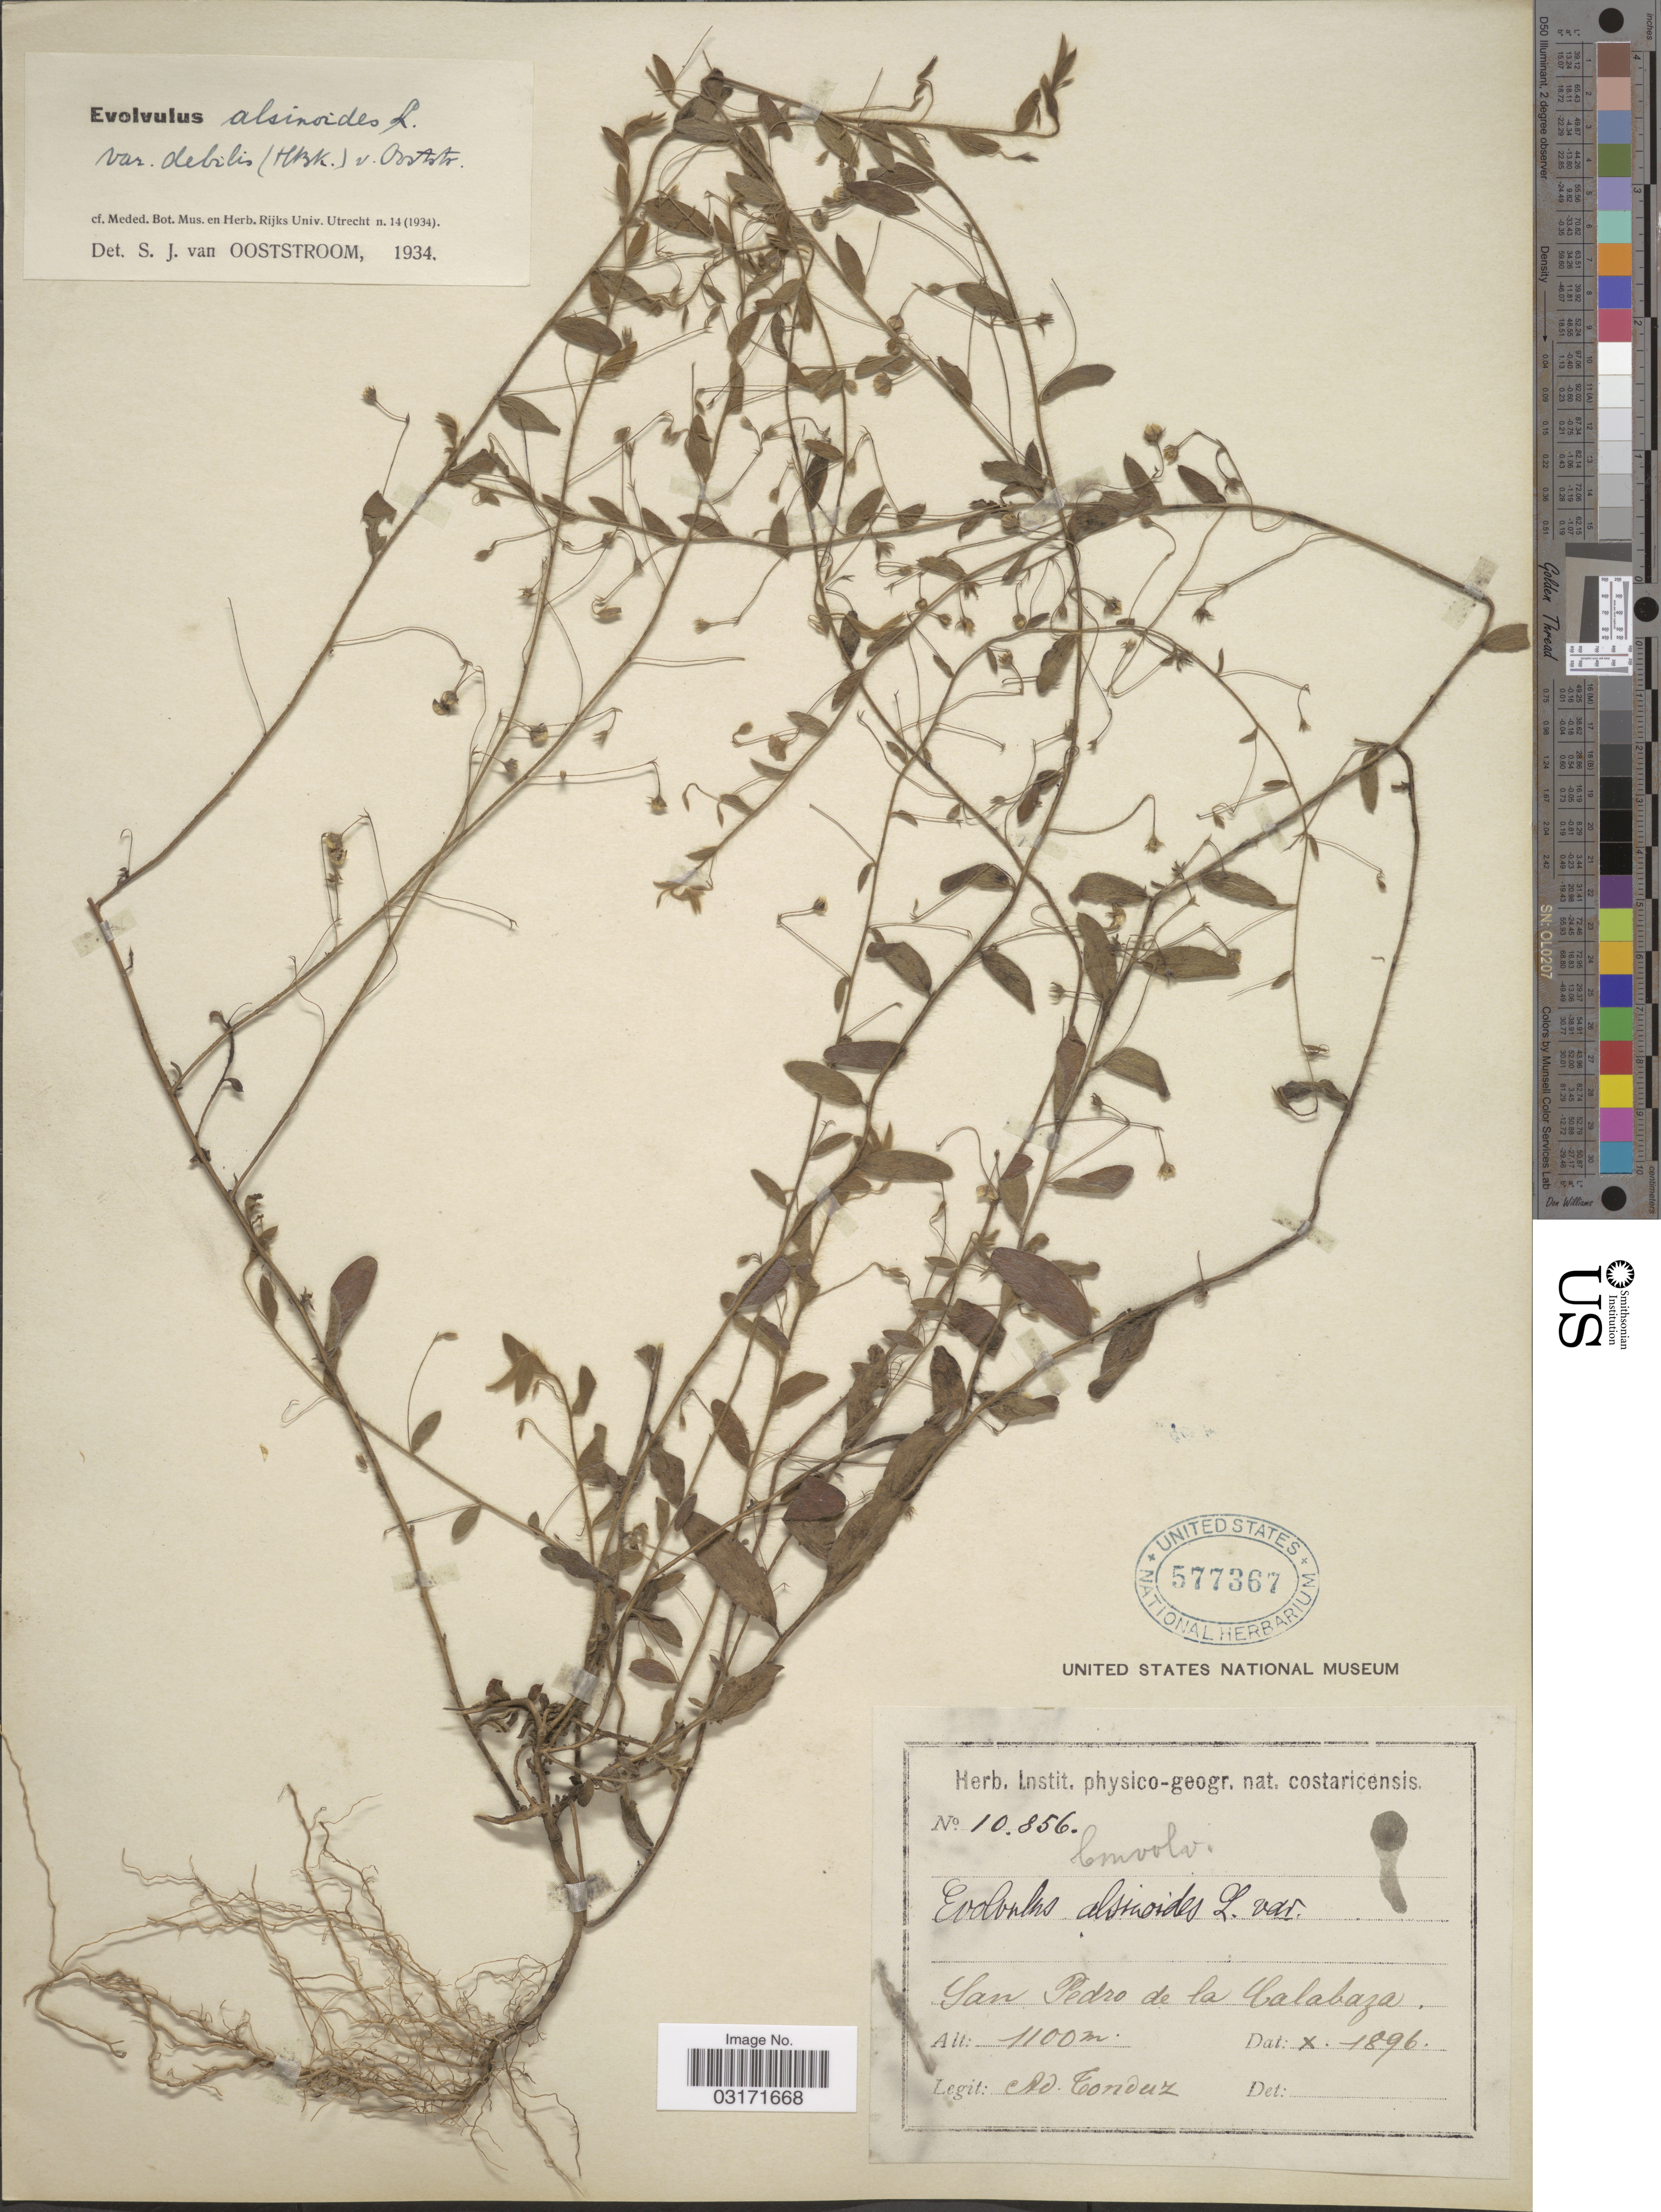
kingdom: Plantae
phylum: Tracheophyta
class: Magnoliopsida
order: Solanales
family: Convolvulaceae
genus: Evolvulus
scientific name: Evolvulus alsinoides var. debilis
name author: (Kunth) Ooststr.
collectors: A. Tonduz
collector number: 10856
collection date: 1896-10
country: Costa Rica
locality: San Pedro de la Calabaza.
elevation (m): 1100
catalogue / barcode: US 577367